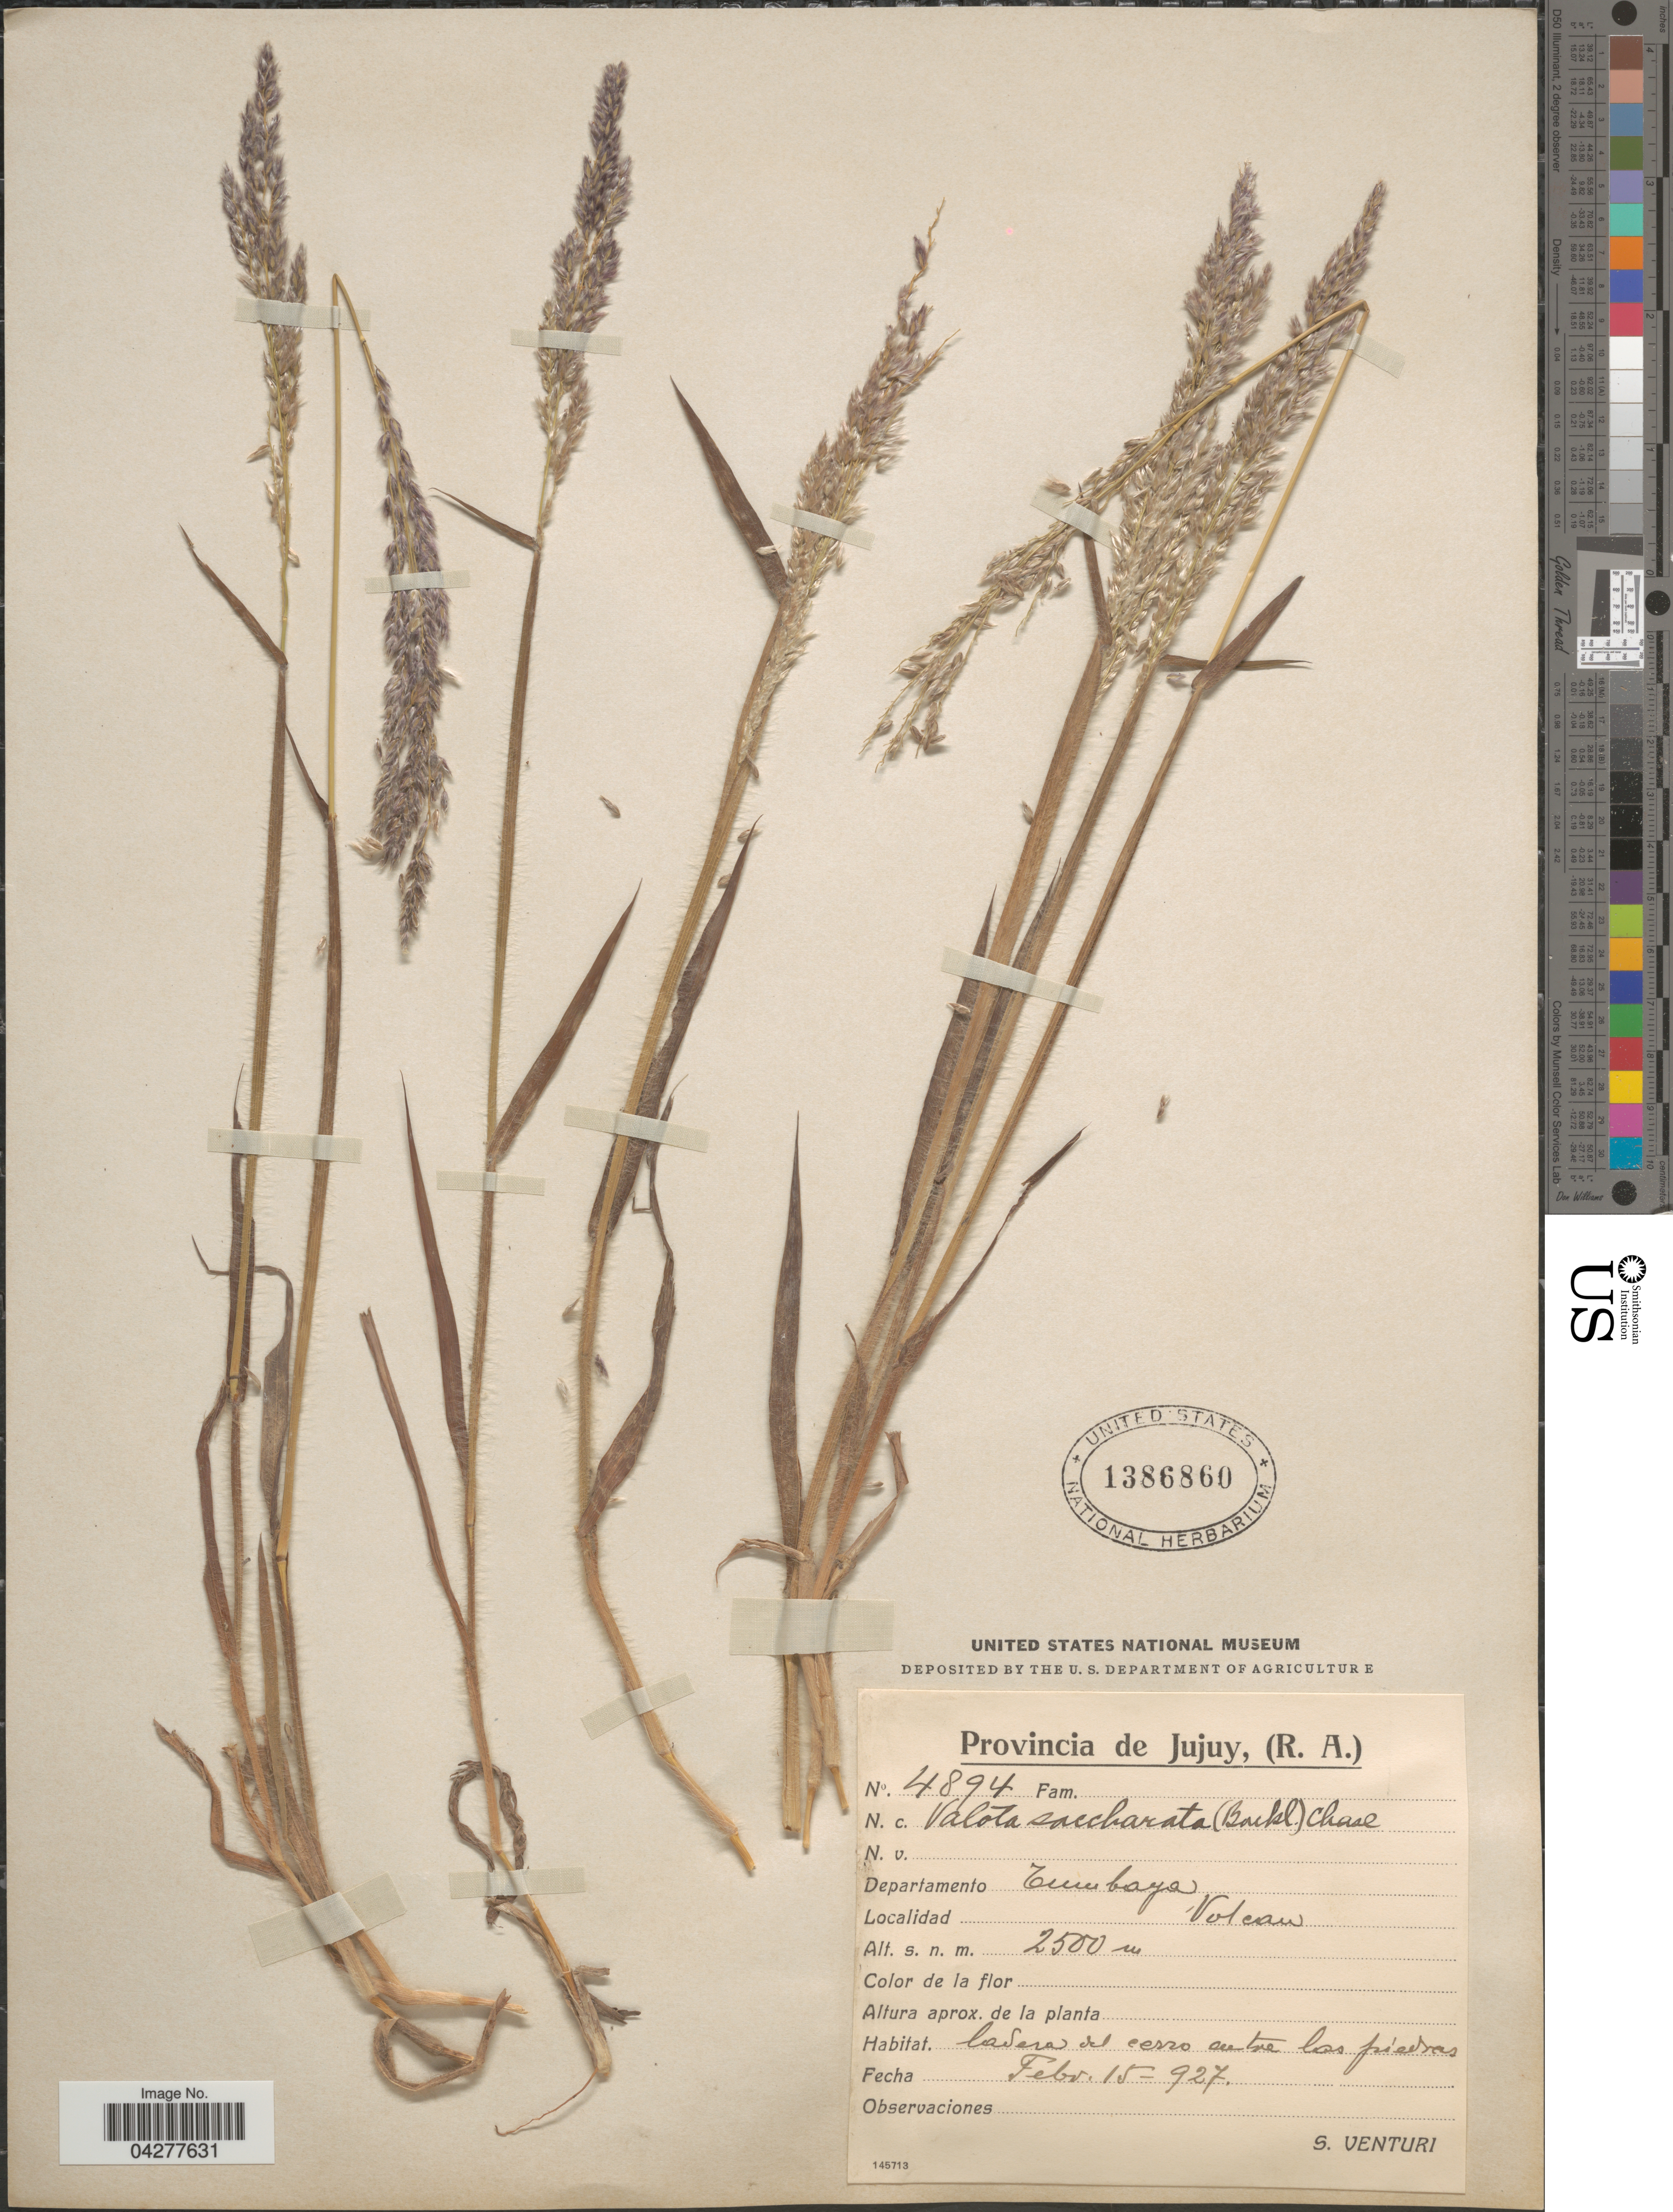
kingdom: Plantae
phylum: Tracheophyta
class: Liliopsida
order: Poales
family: Poaceae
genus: Digitaria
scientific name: Digitaria sp.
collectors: S. Venturi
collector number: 4894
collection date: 1927-02-15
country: Argentina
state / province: Jujuy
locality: Departamento Tumbaya. Volcan. Ladera del cerro entre los piedras.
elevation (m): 2500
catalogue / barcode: US 1386860